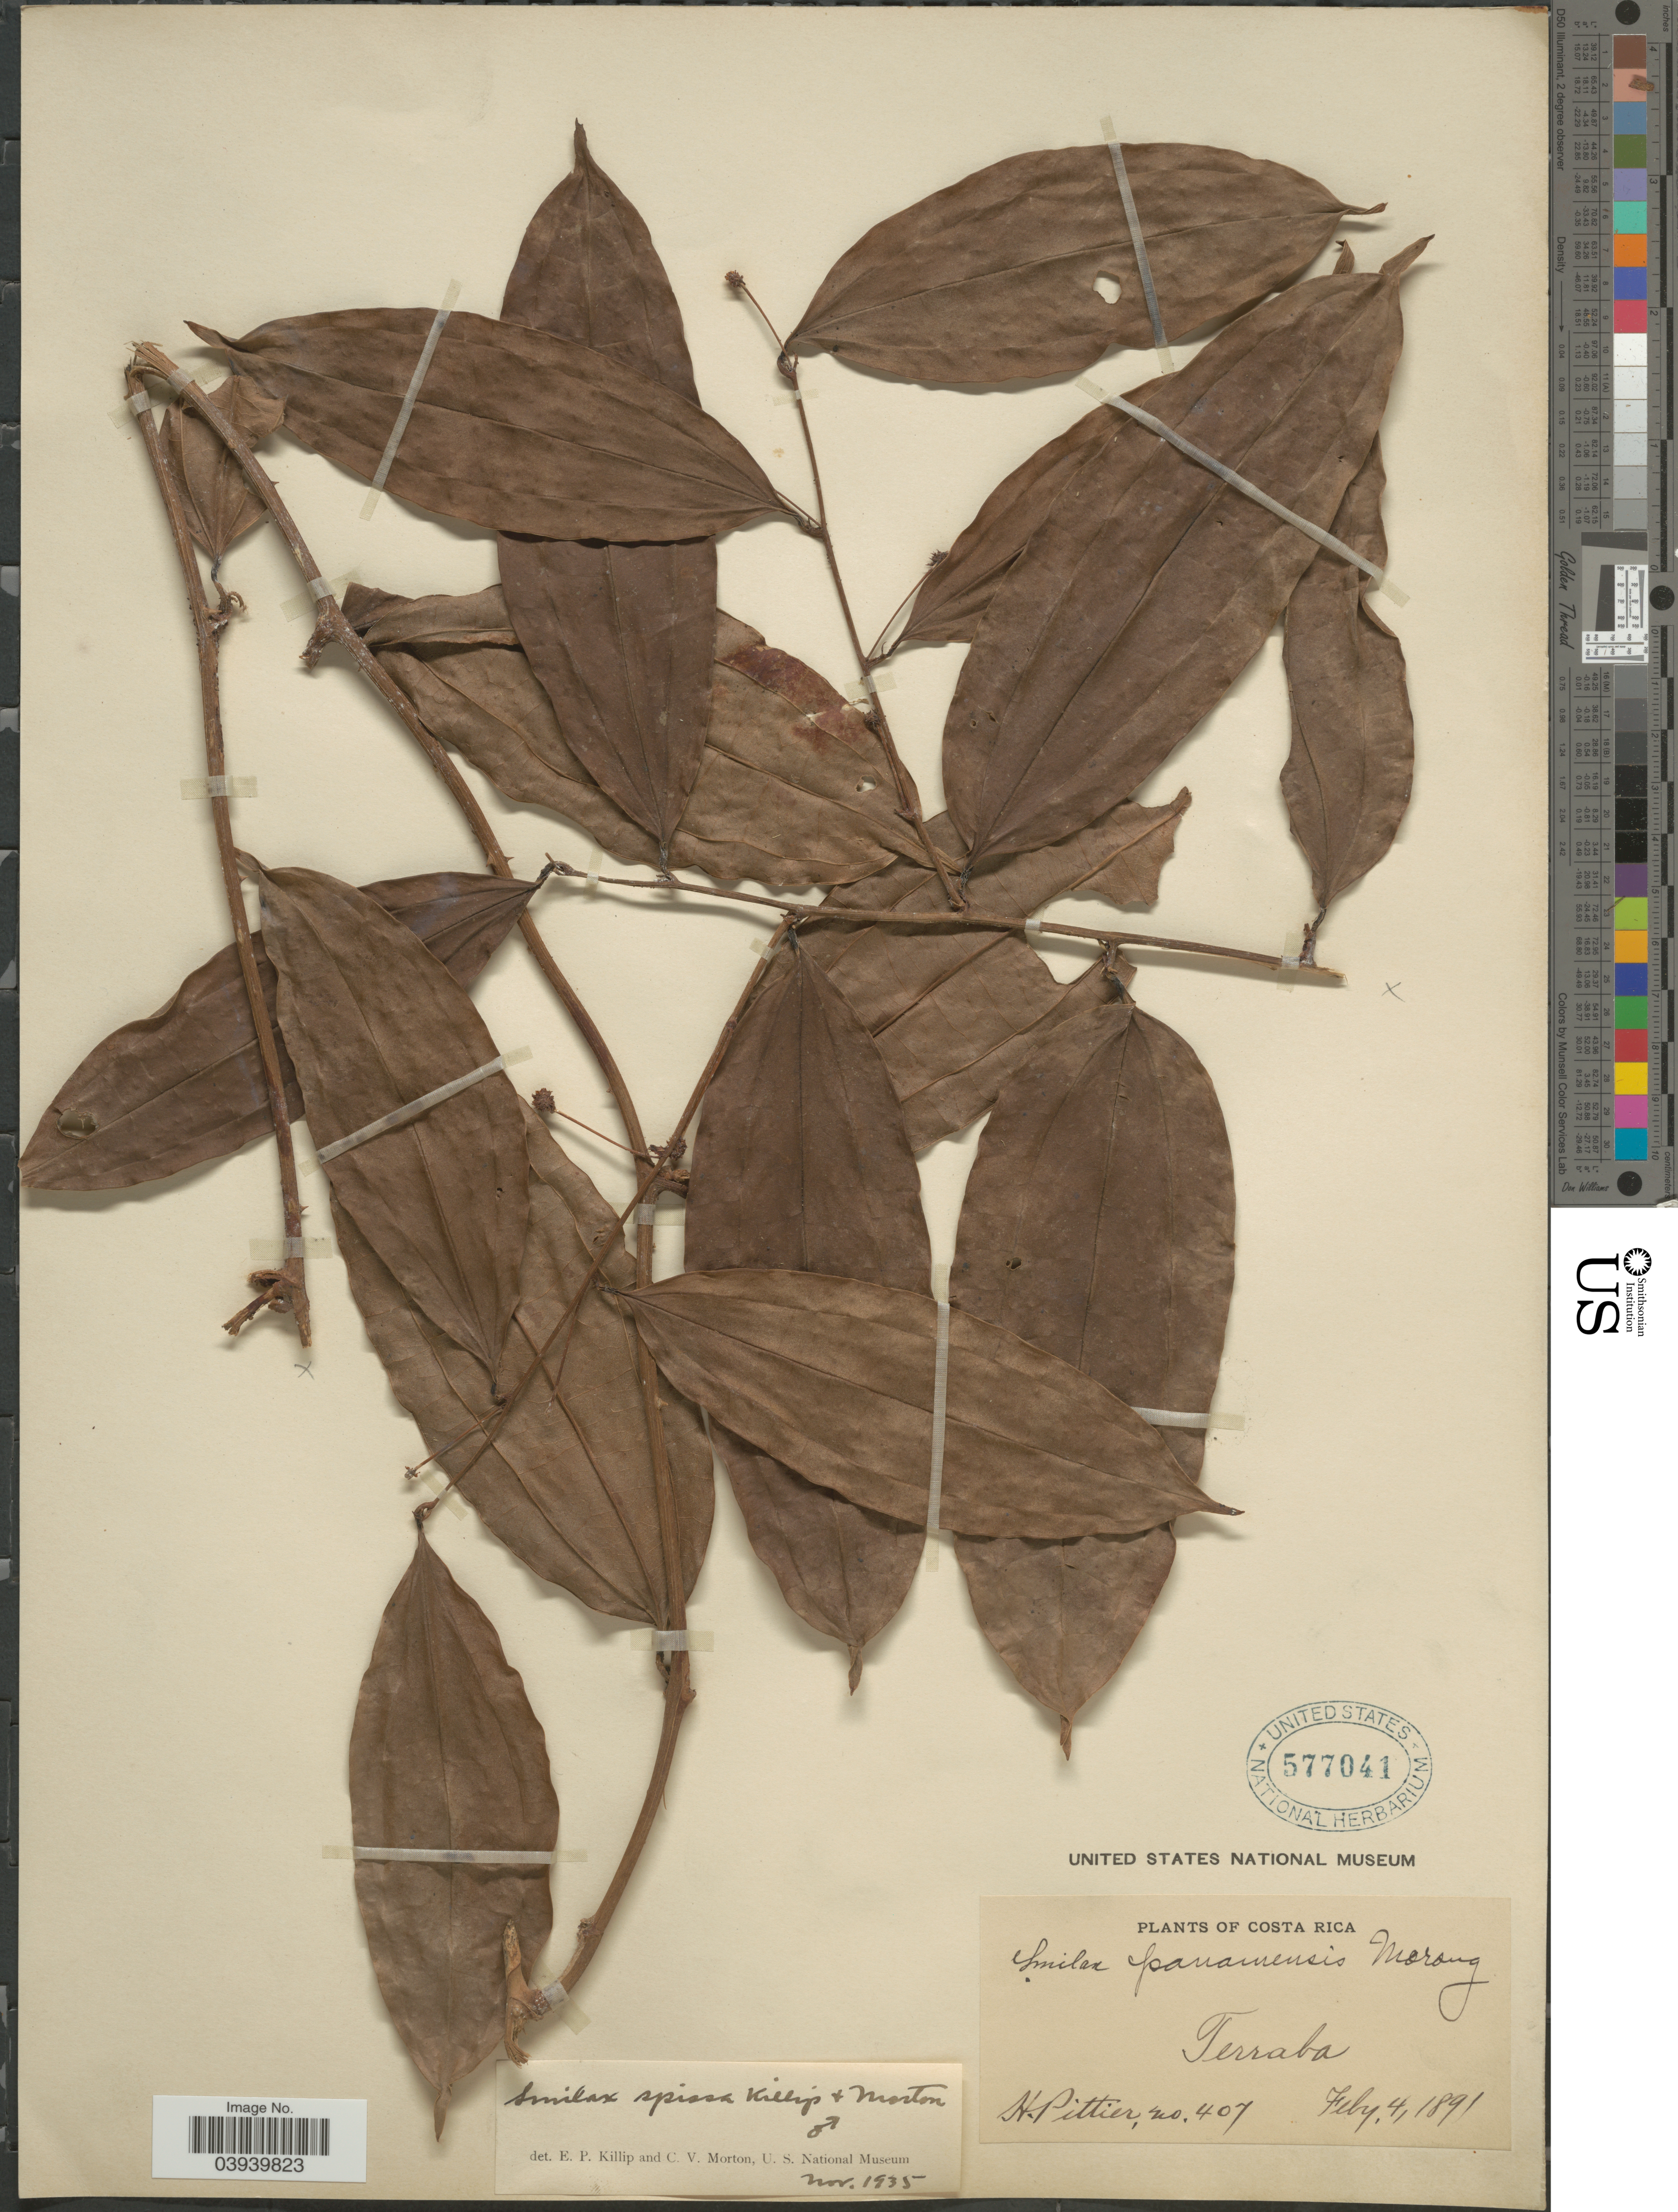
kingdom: Plantae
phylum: Tracheophyta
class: Liliopsida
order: Liliales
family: Smilacaceae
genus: Smilax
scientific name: Smilax spissa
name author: Killip & C.V. Morton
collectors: H. F. Pittier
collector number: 407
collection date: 1891-02-04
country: Costa Rica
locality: Terraba.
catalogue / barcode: US 577041